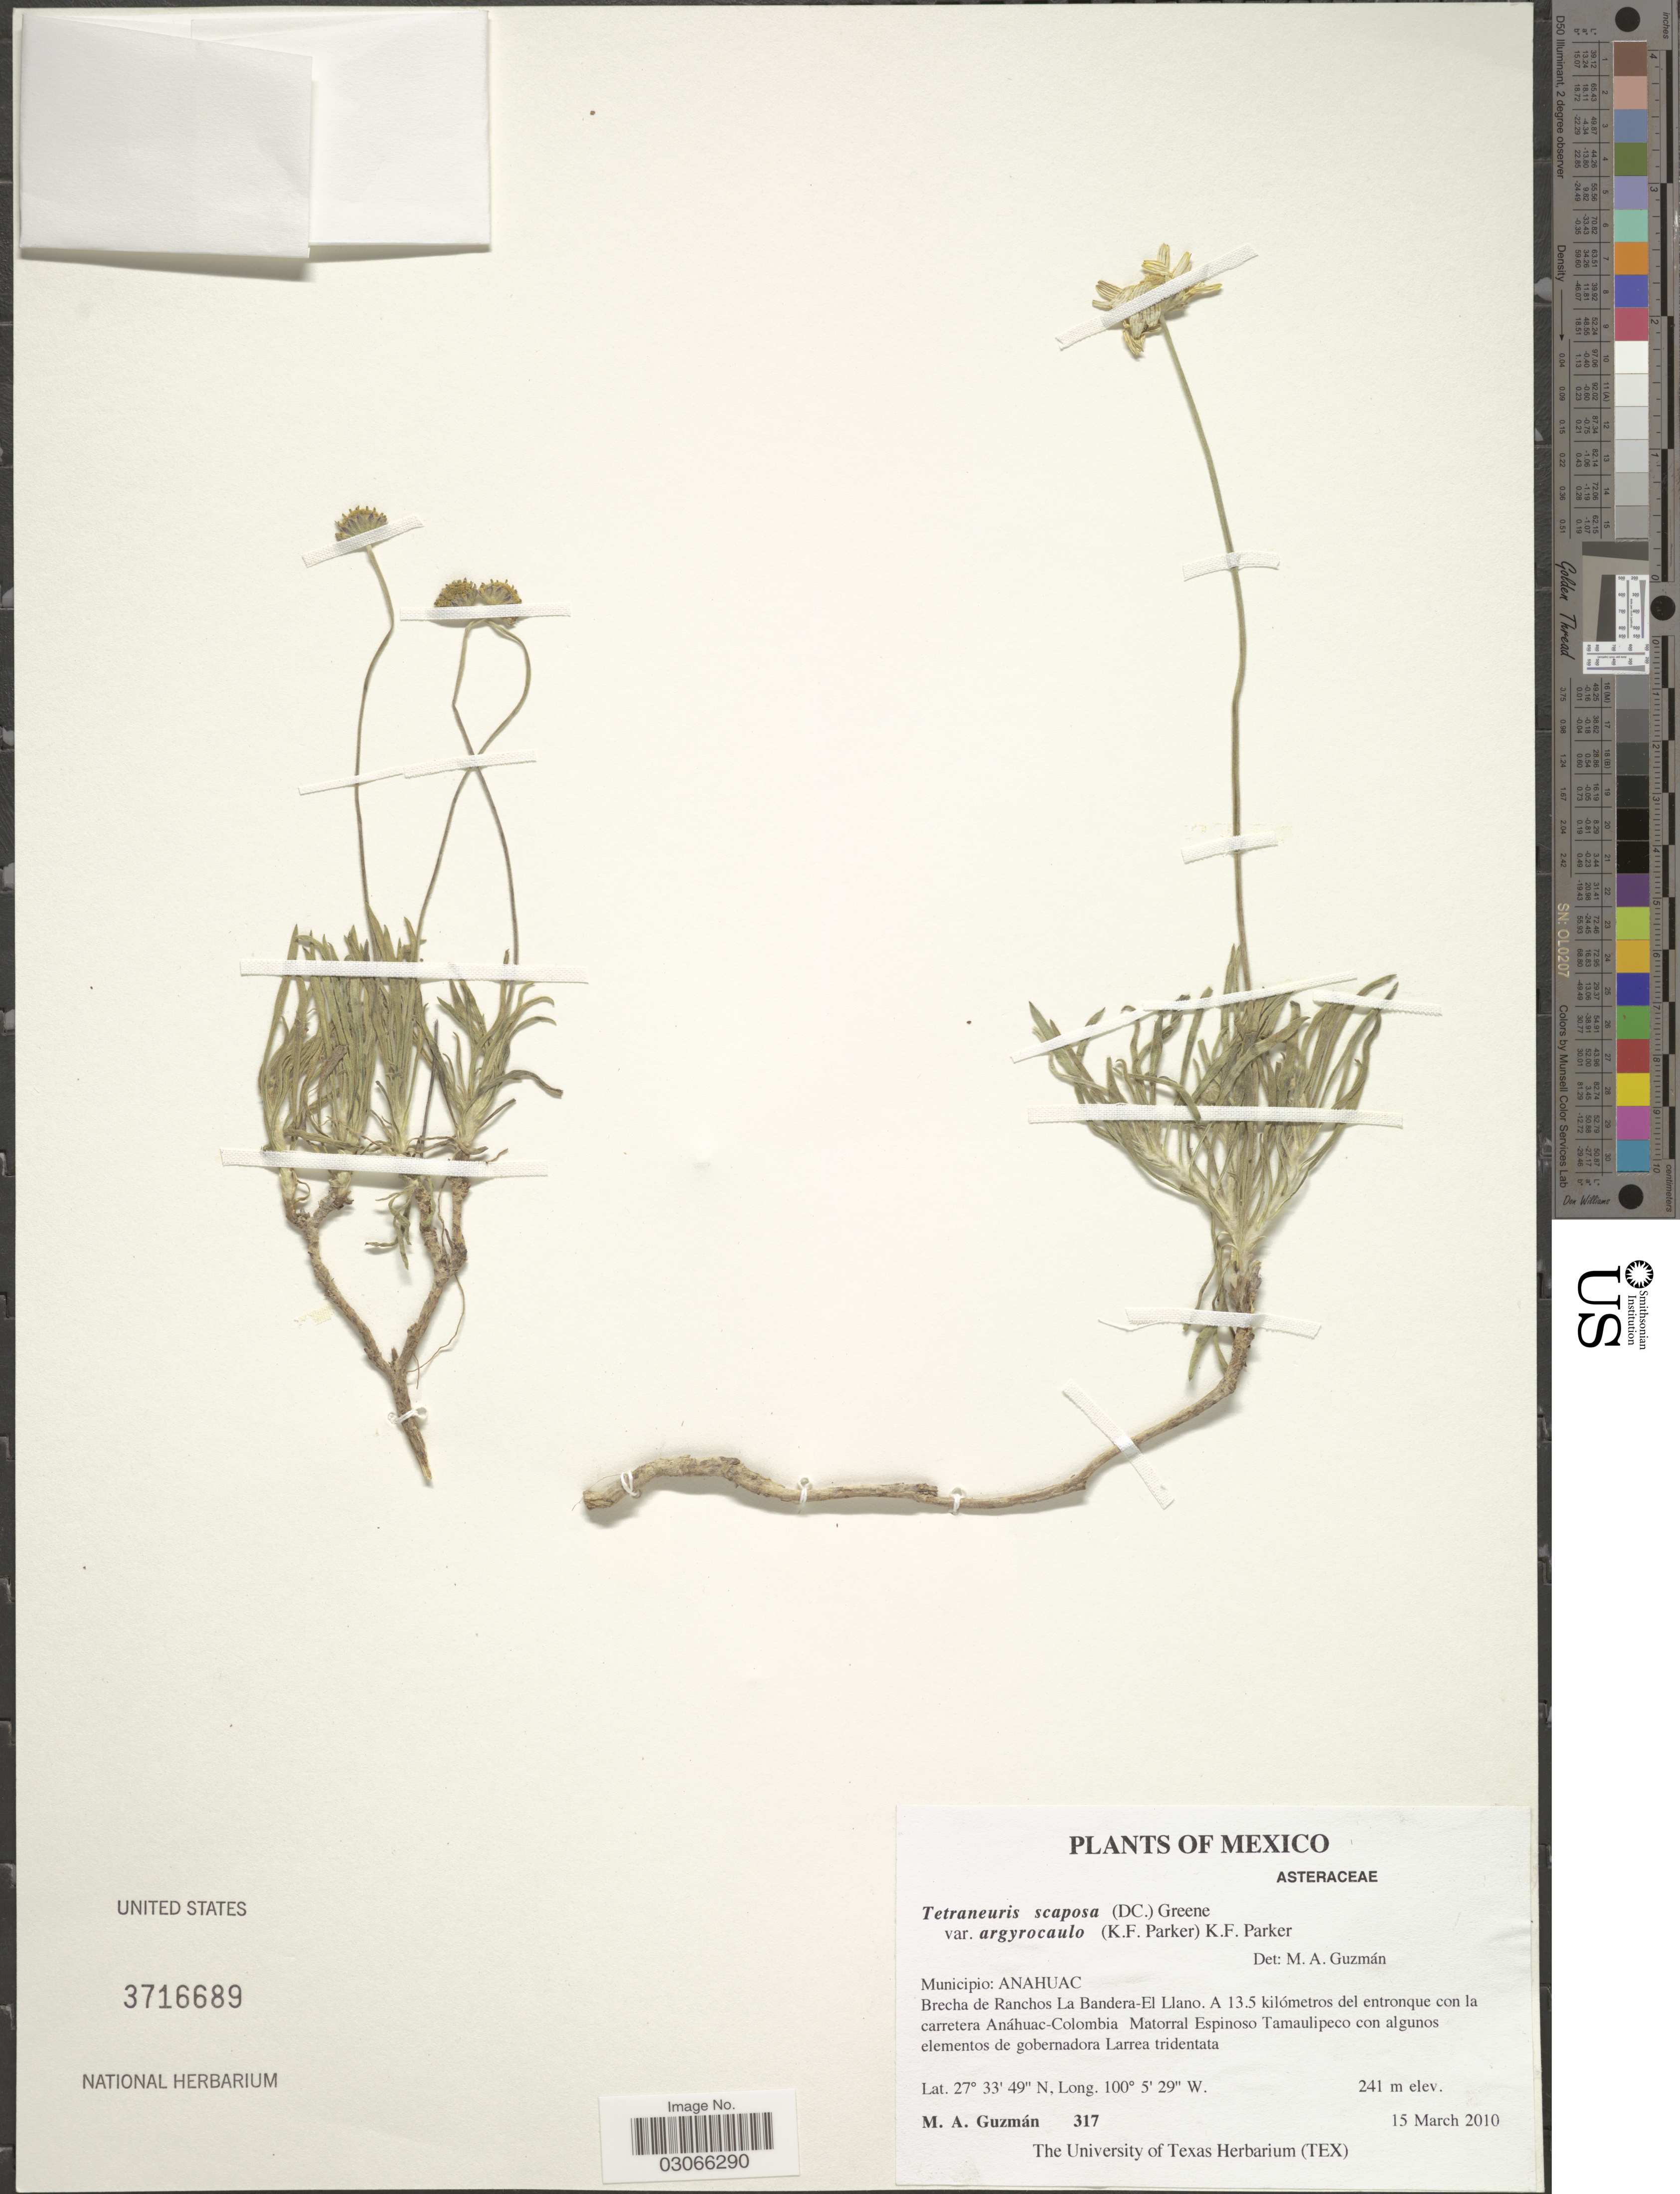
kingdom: Plantae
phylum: Tracheophyta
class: Magnoliopsida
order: Asterales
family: Asteraceae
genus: Tetraneuris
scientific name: Tetraneuris scaposa var. argyrocaulon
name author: (K.F. Parker) K.F. Parker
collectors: M. Guzmán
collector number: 317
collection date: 2010-03-15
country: Mexico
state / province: Tamaulipas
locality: Municipio: Anahuac. Brecha de Ranchos La Bandera-El Llano. A 13.5 kilómetros del entronque con la carretera Anáhuac-Colombia matorral Espinoso Tamaulipeco con algunos elementos de gobernadora Larrea tridentata.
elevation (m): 241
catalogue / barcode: US 3716689